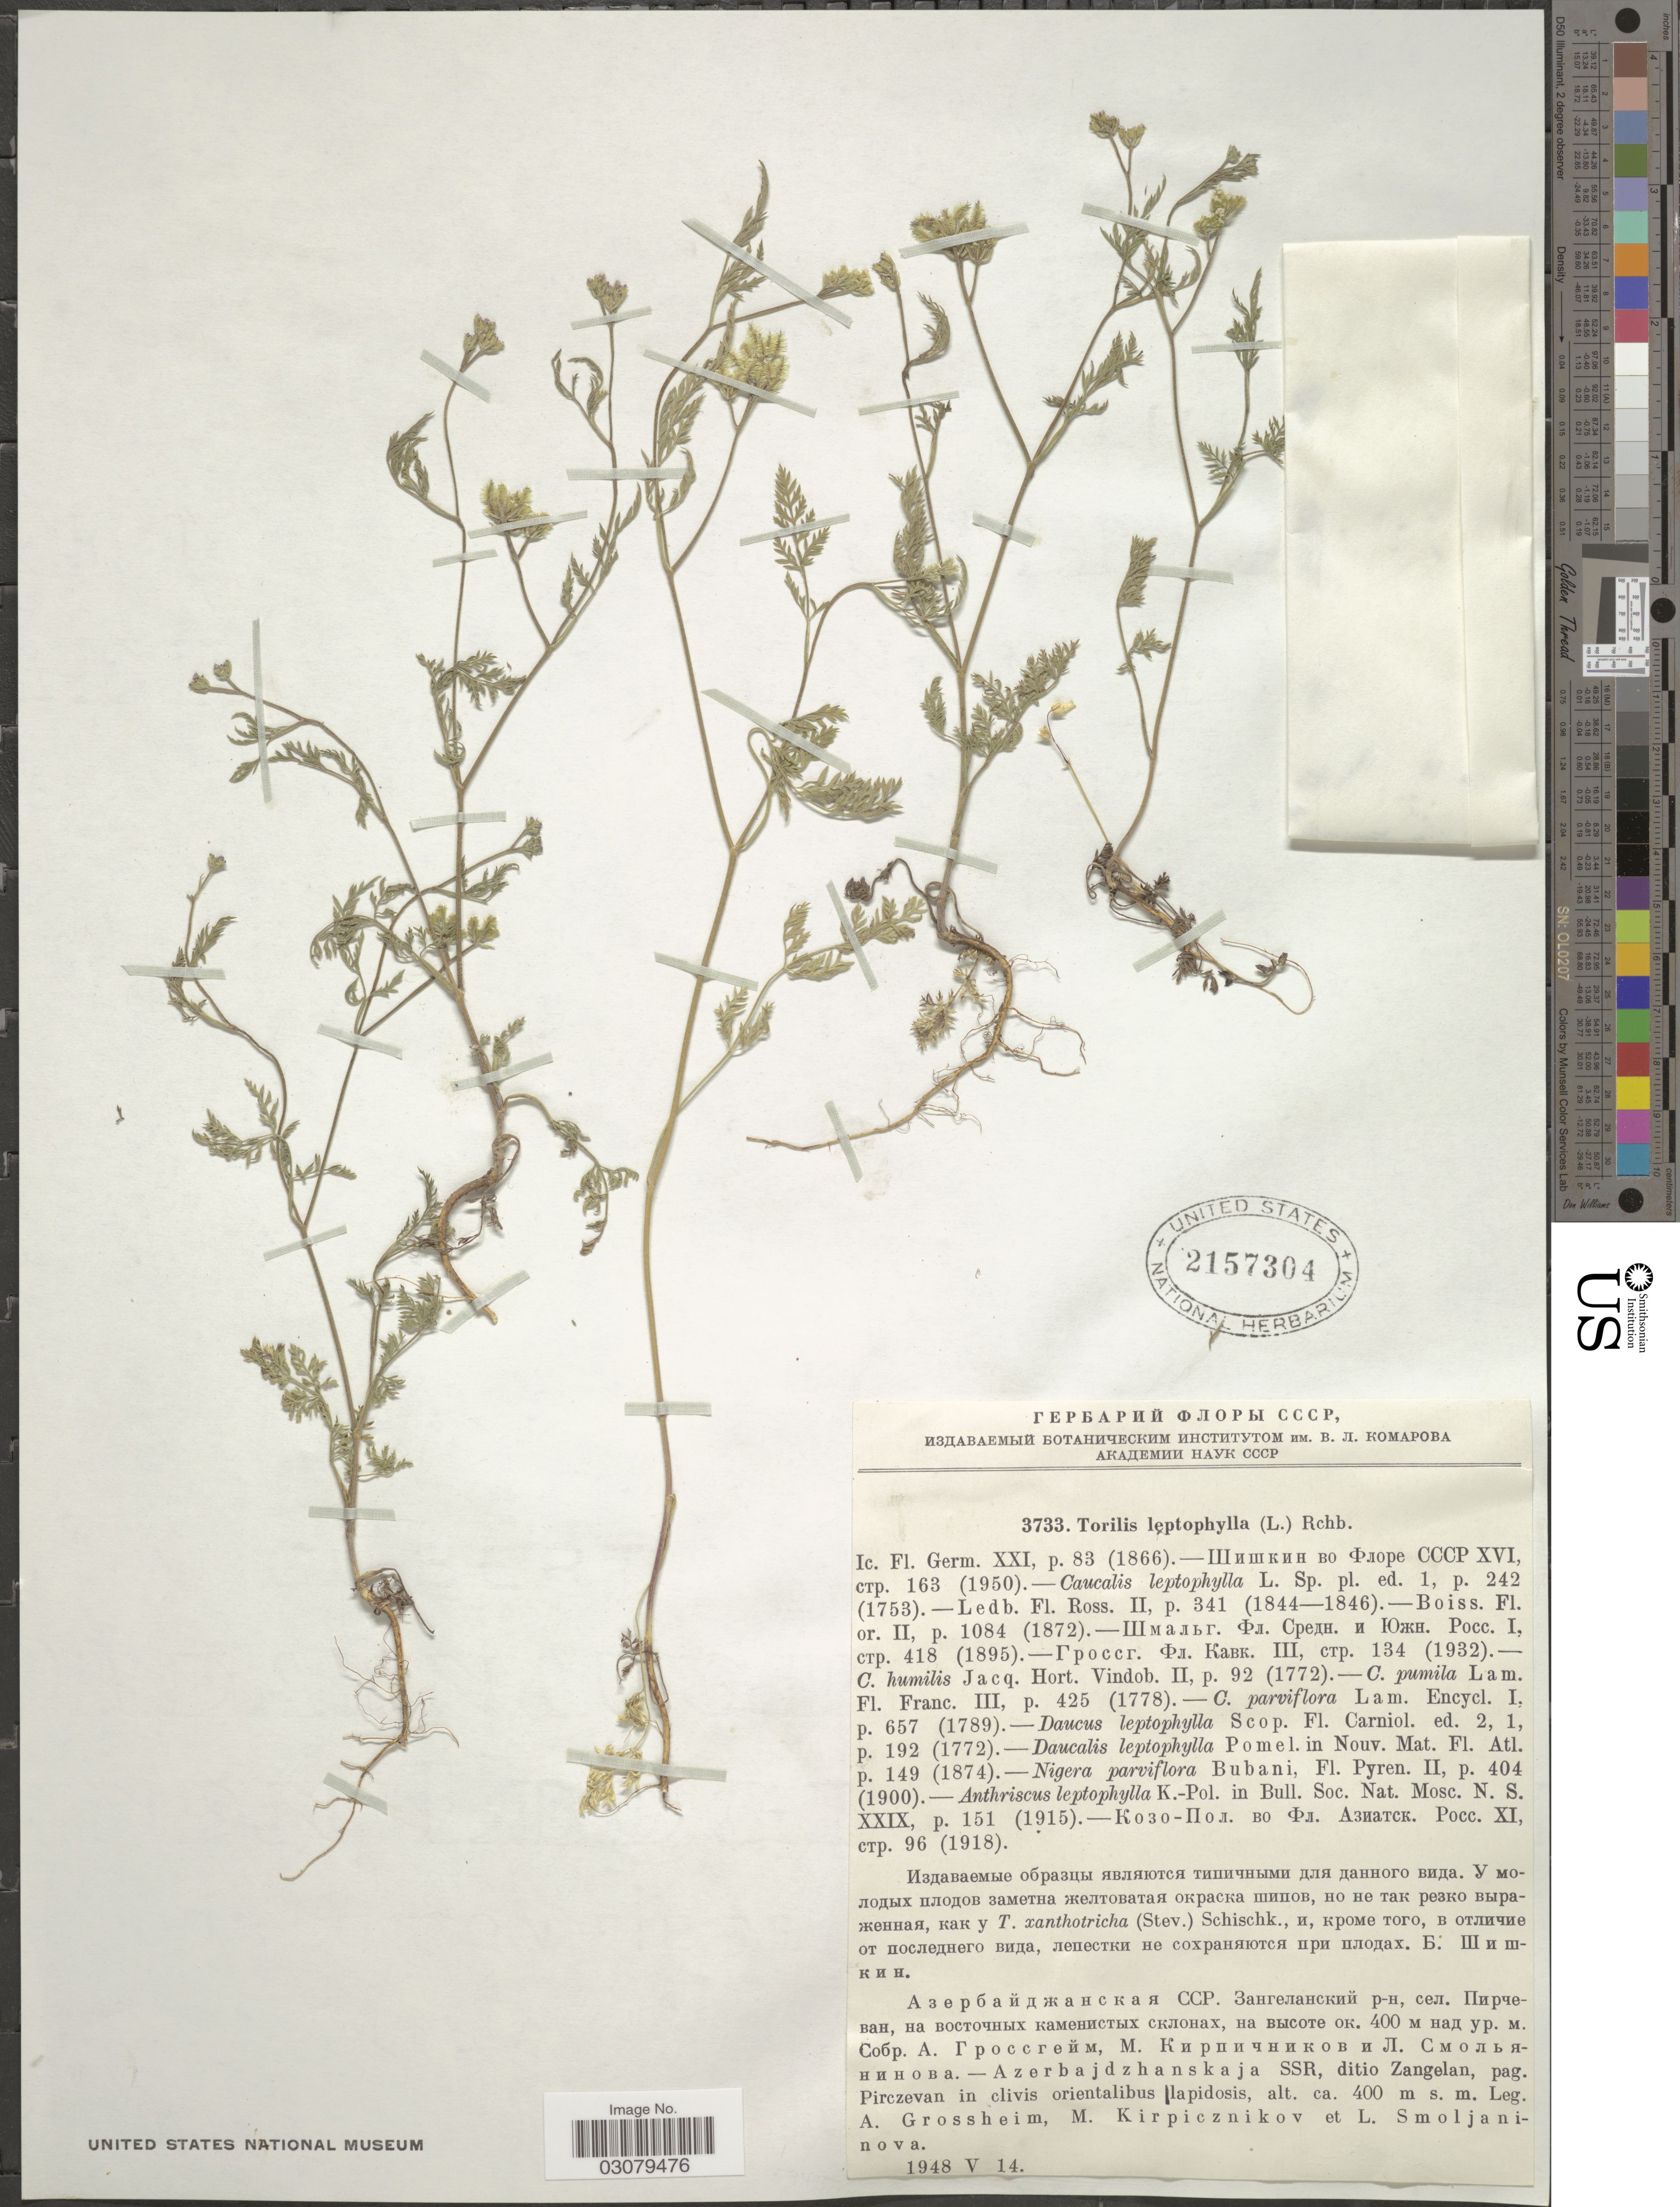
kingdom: Plantae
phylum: Tracheophyta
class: Magnoliopsida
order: Apiales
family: Apiaceae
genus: Torilis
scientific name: Torilis leptophylla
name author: (L.) Rchb. f.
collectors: A. Grossheim, M. Kirpicznikov & L. Smoljianinova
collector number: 3733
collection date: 1948-05-14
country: Azerbaijan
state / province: Zangilan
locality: Azerbajdzhanskaja SSR, ditio Zangelan, pag. Pirczevan in clivis orientalibus lapidosis.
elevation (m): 400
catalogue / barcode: US 2157304